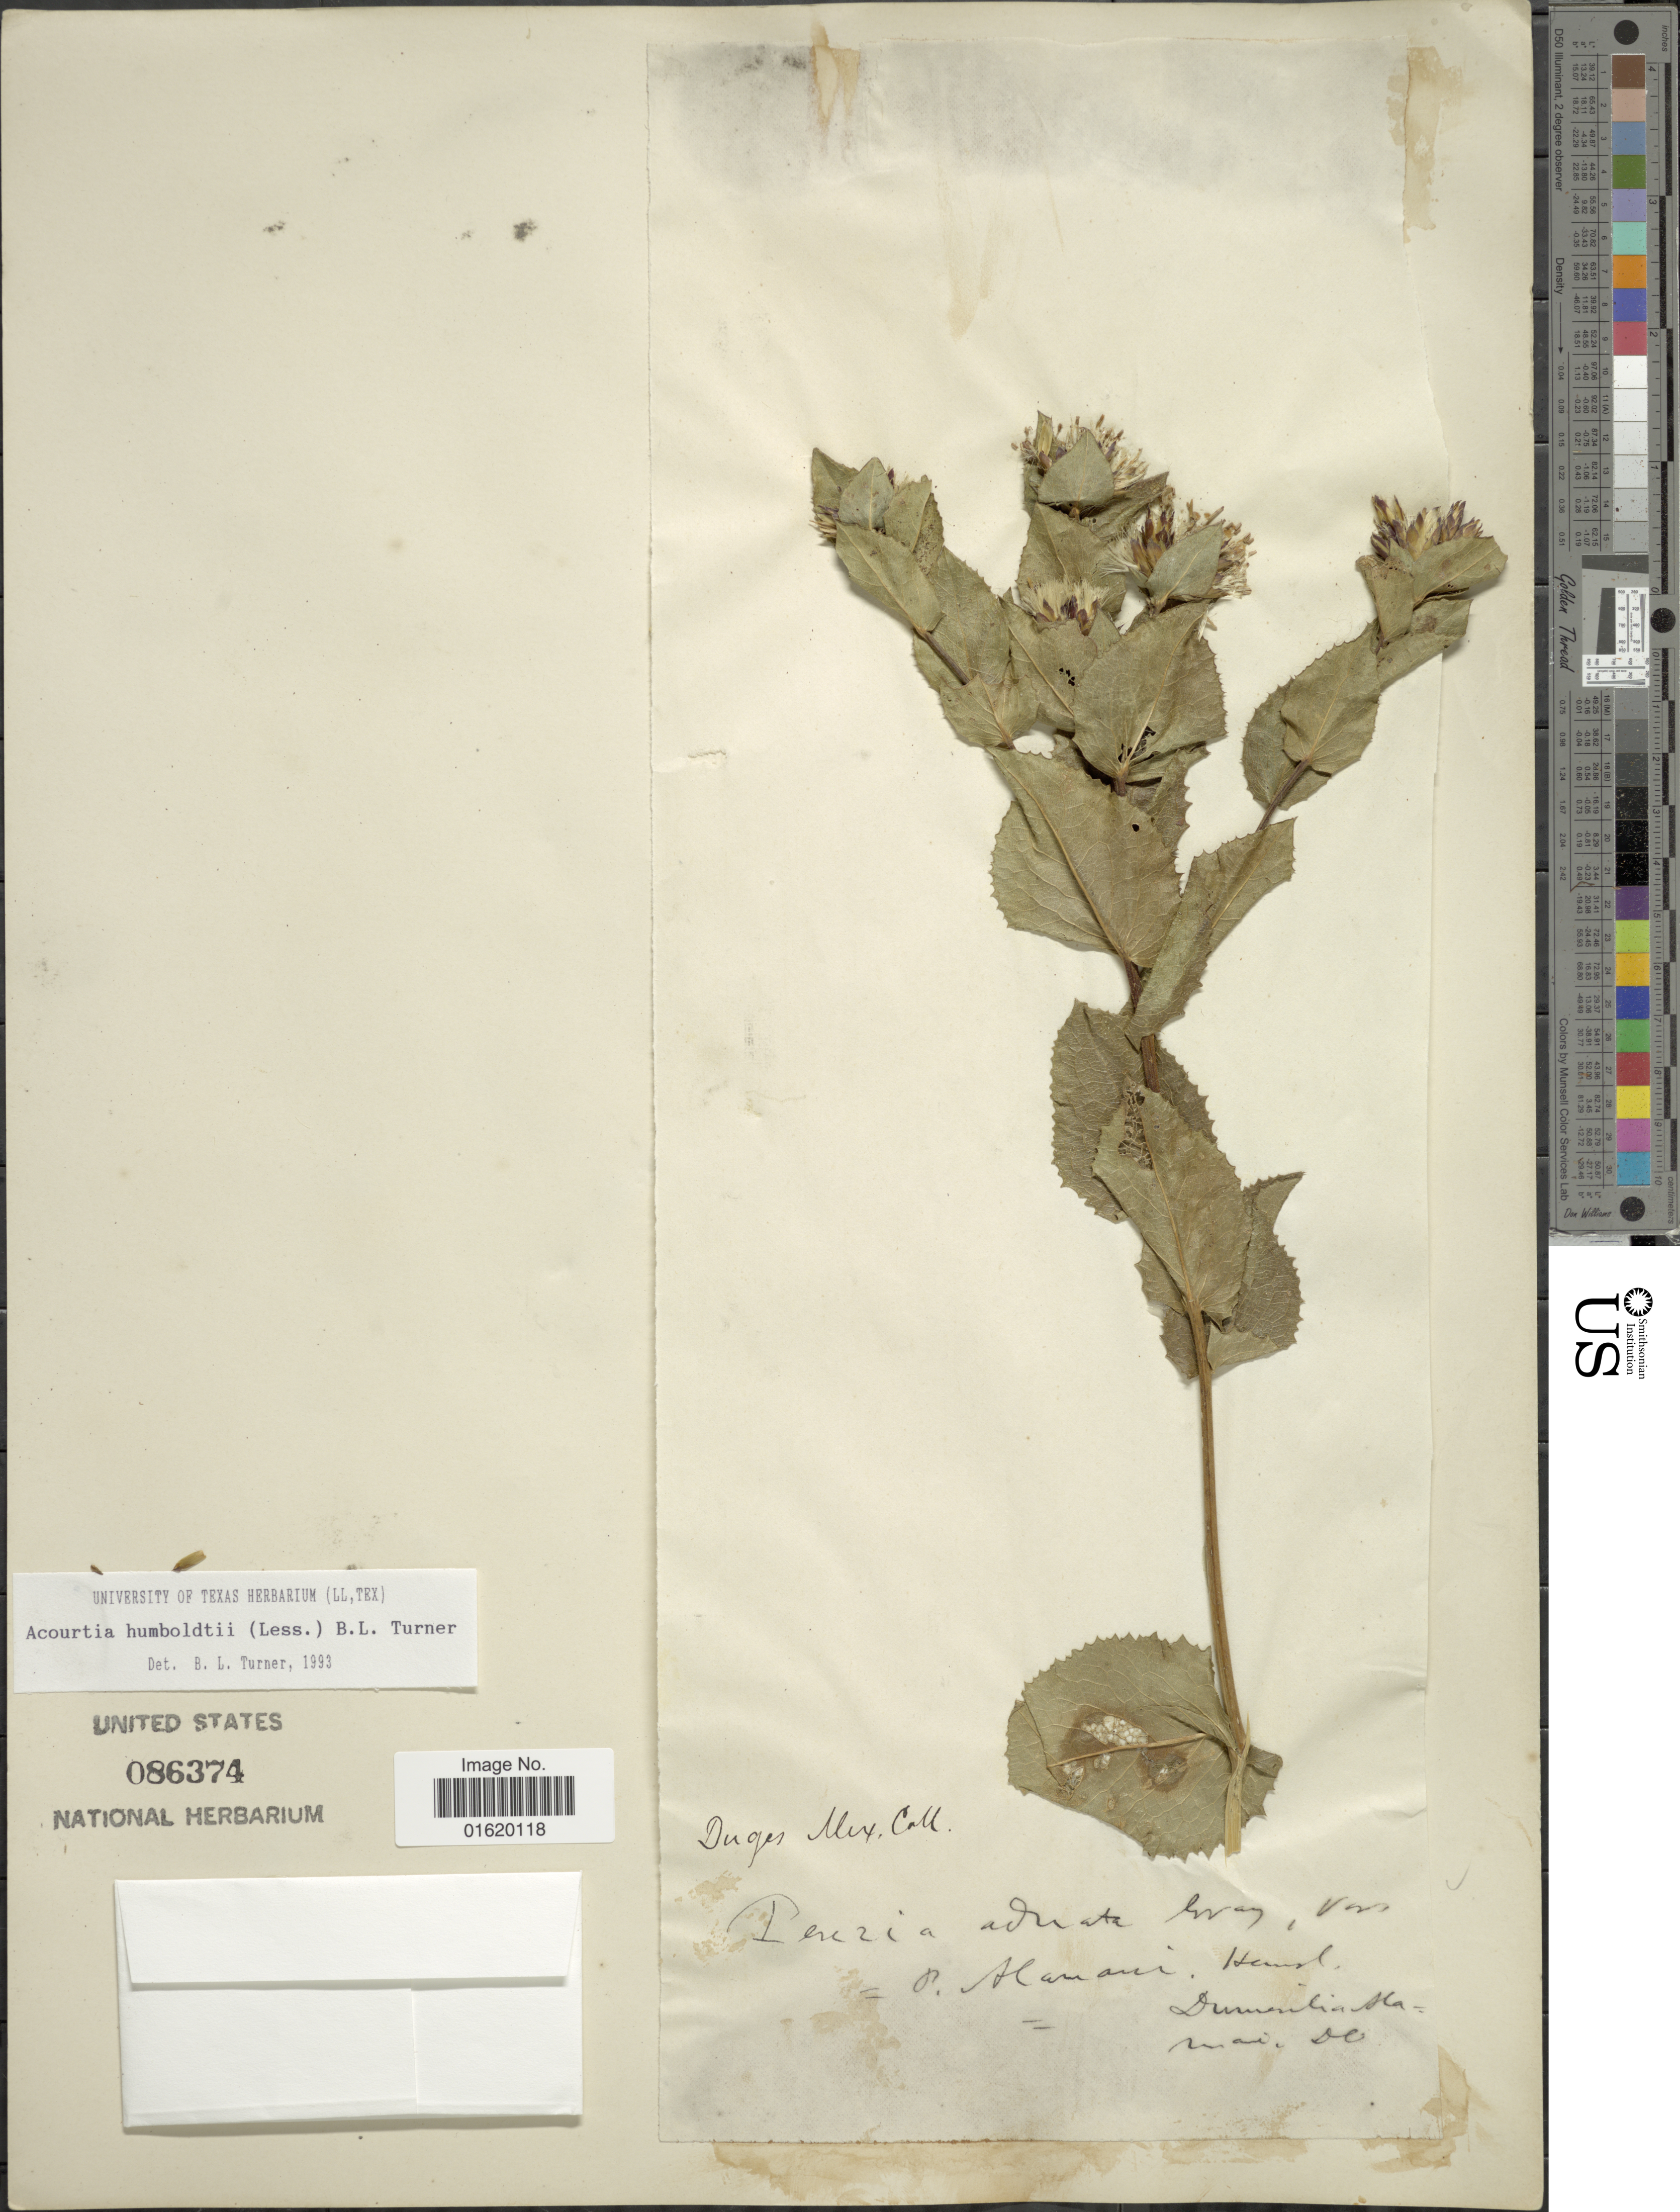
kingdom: Plantae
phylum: Tracheophyta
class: Magnoliopsida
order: Asterales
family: Asteraceae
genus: Acourtia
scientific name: Acourtia humboldtii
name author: (Less.) B.L. Turner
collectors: -. Duges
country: Mexico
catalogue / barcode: US 86374